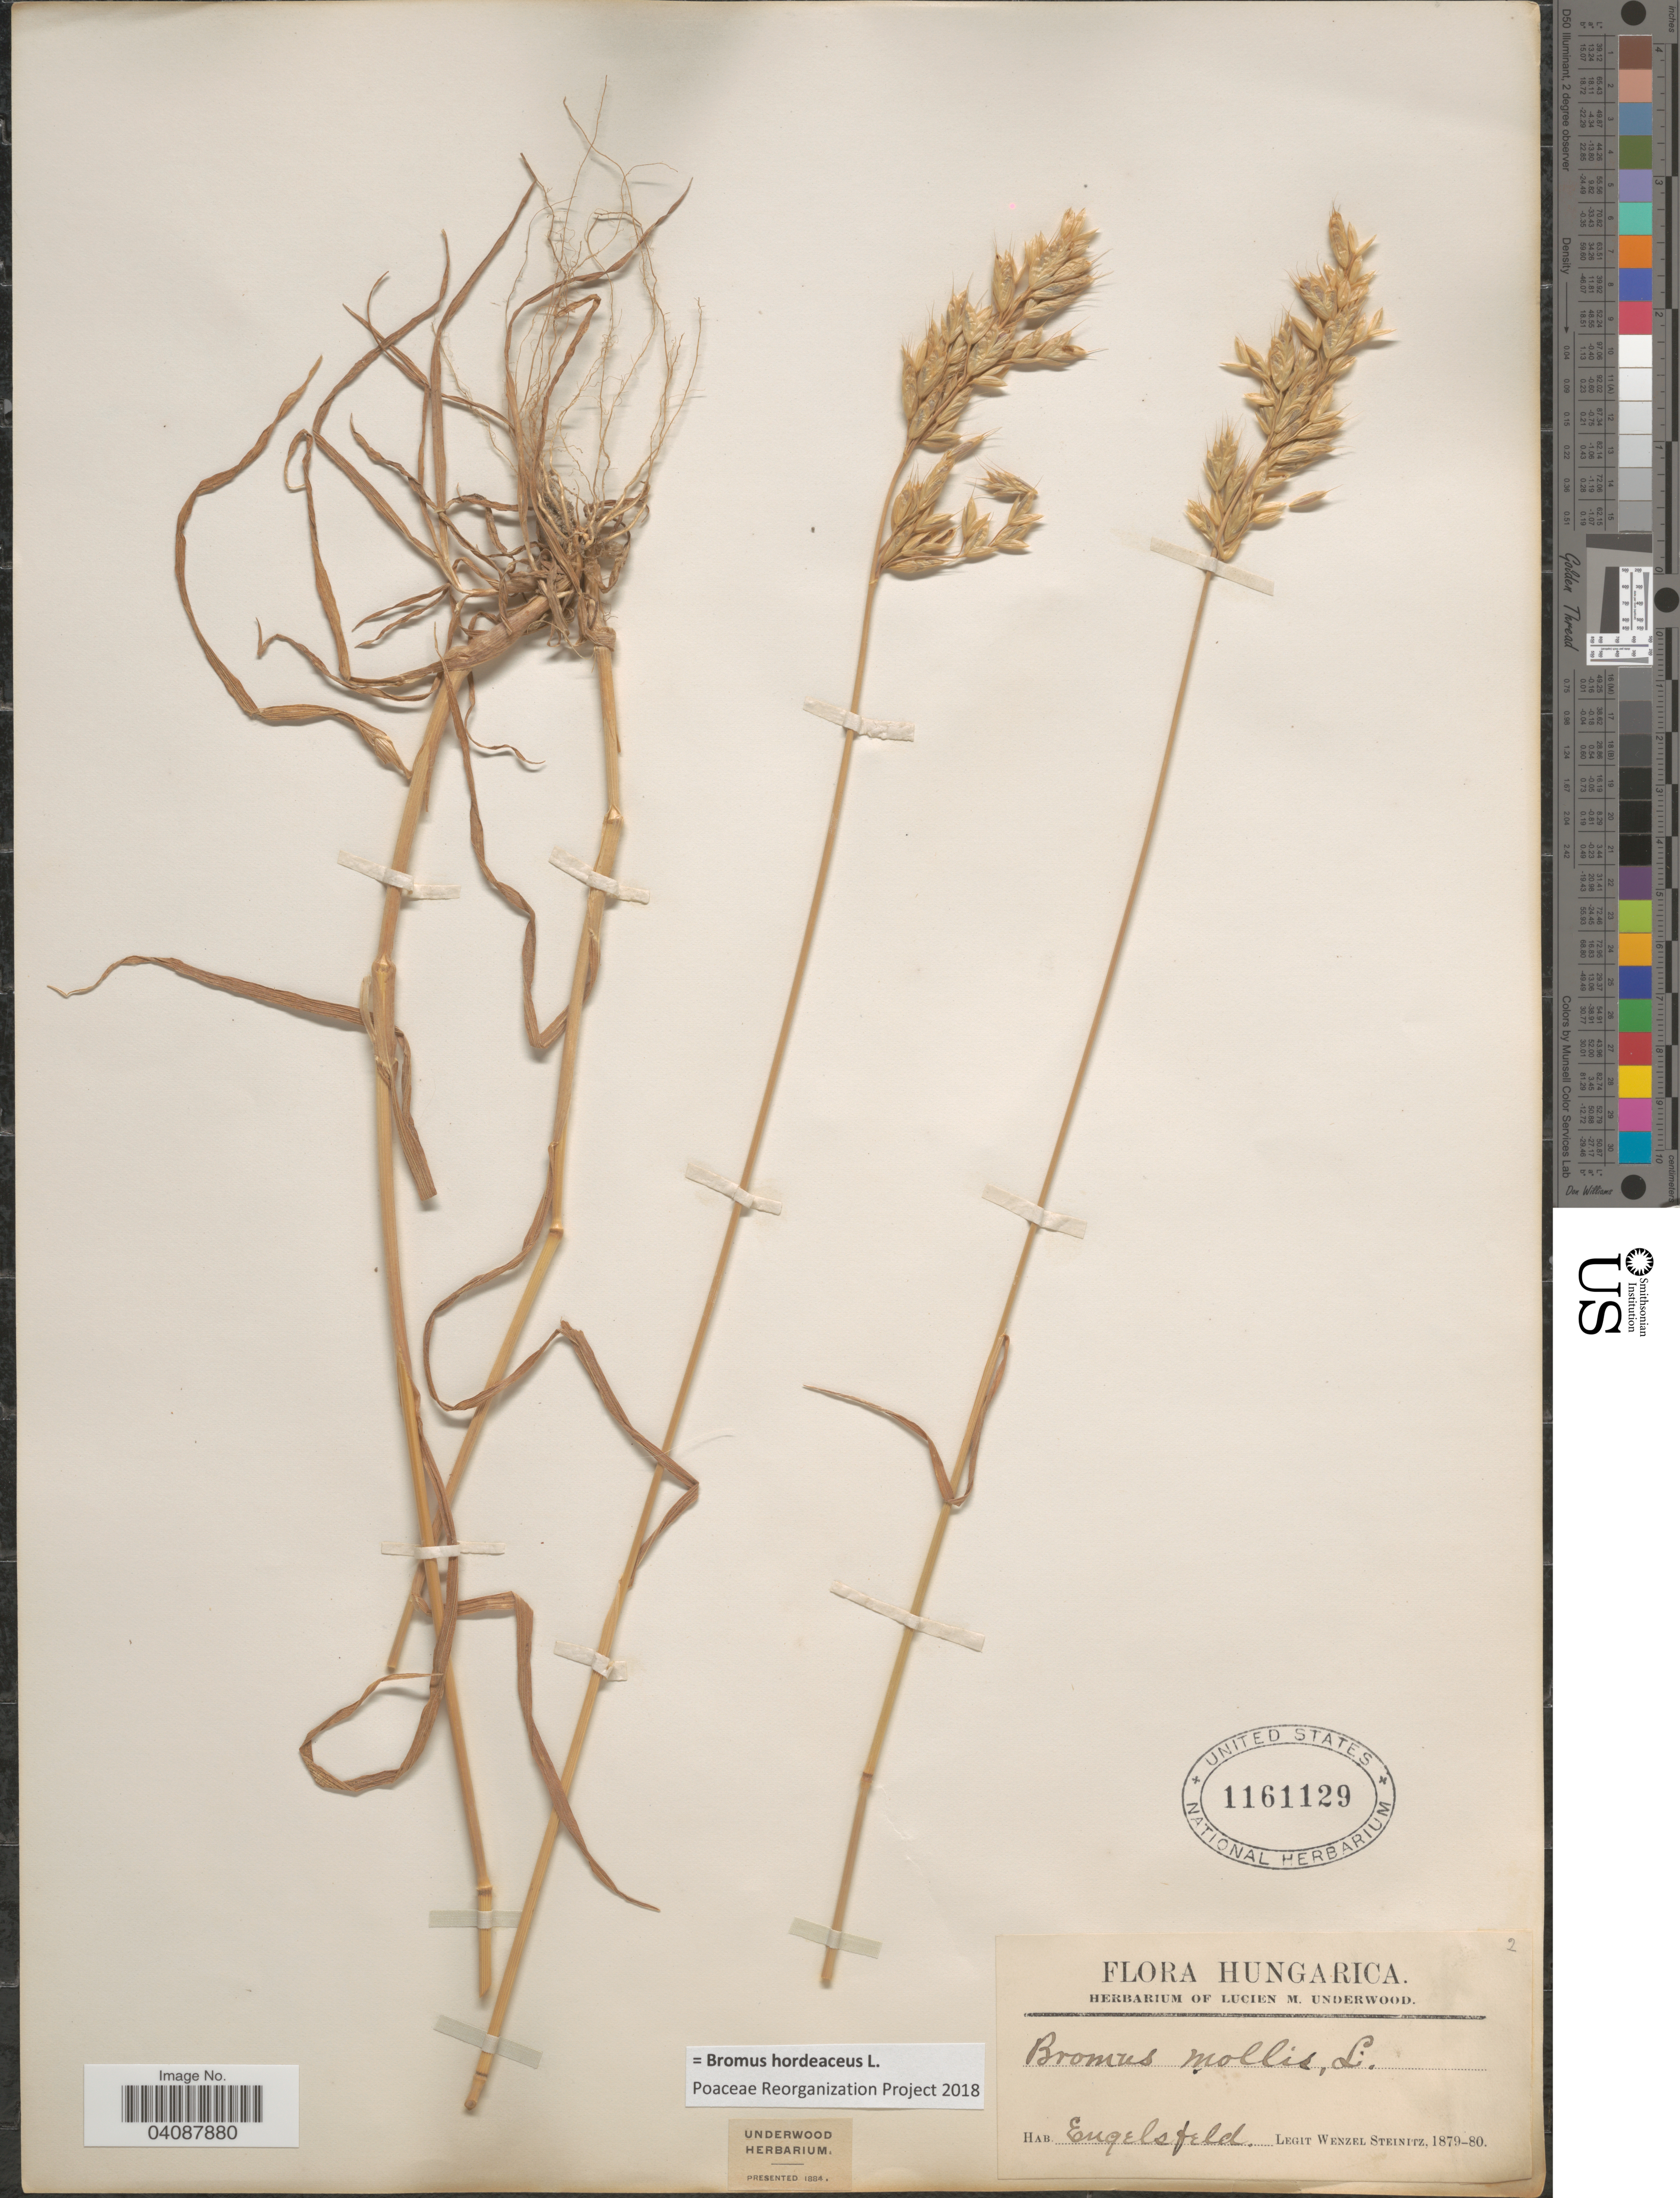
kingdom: Plantae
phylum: Tracheophyta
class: Liliopsida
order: Poales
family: Poaceae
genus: Bromus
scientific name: Bromus hordeaceus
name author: L.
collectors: W. Steinitz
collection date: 1879/1880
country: Hungary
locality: Engelsfeld.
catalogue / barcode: US 1161129